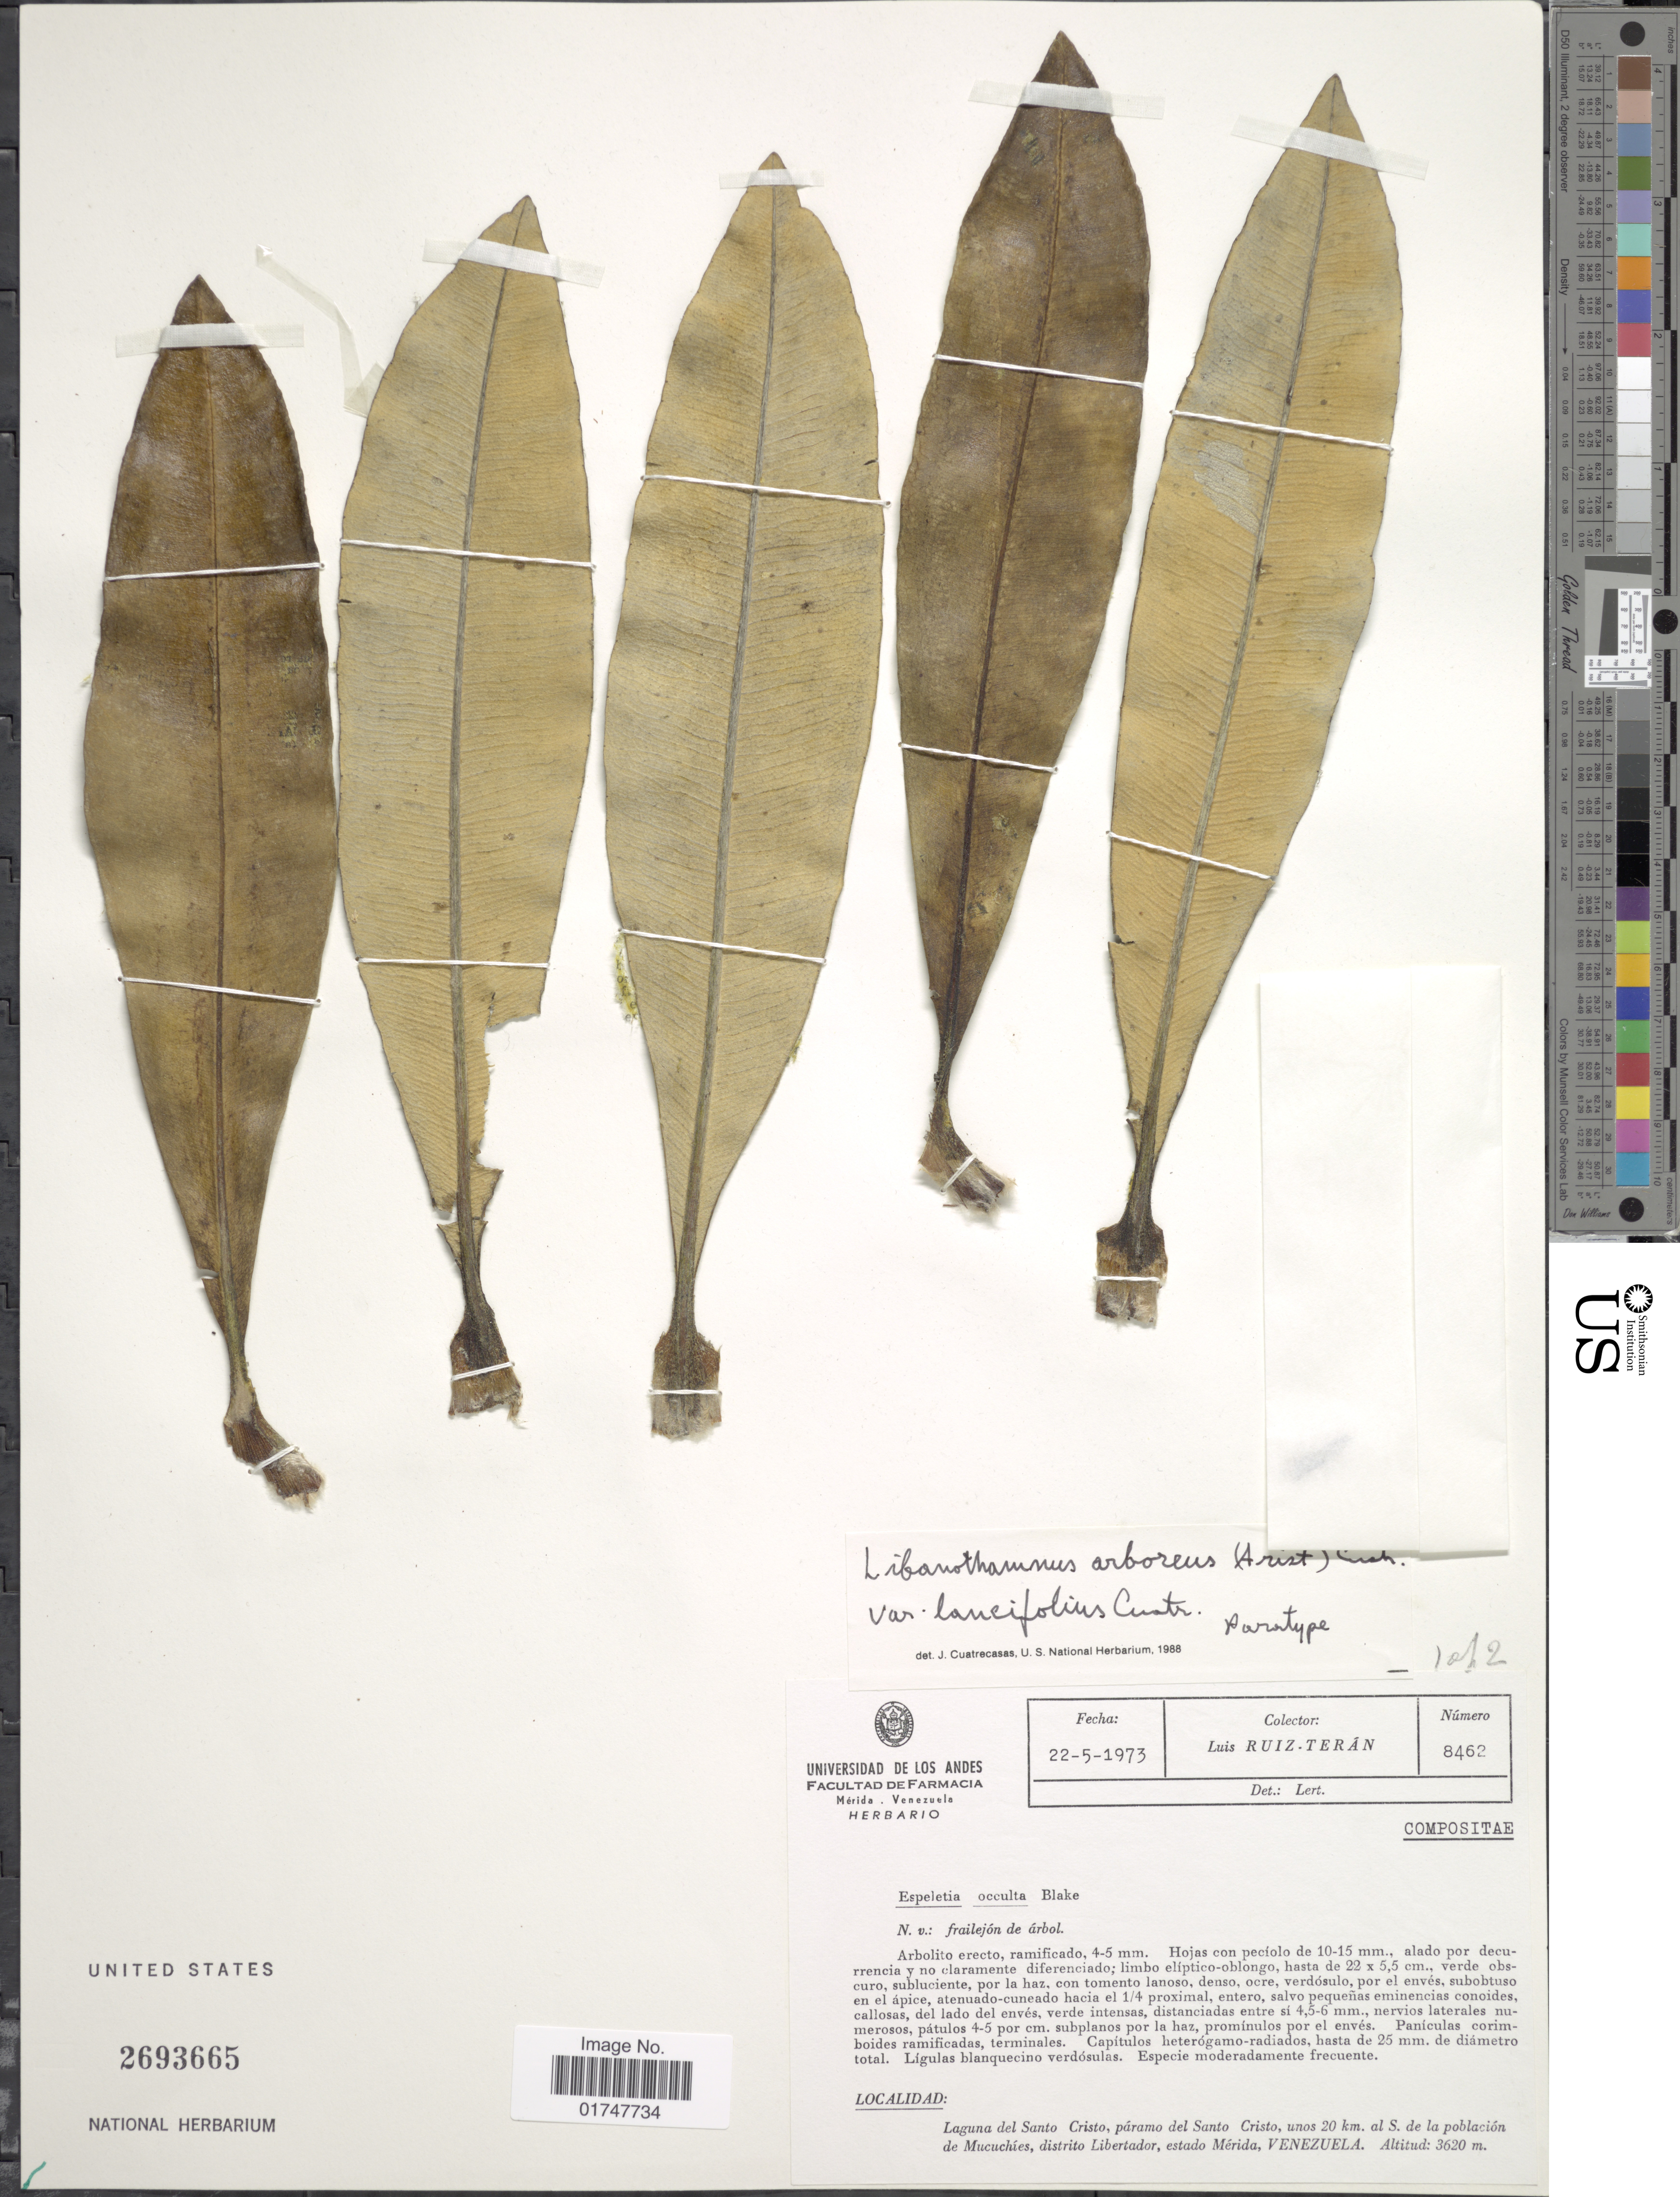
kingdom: Plantae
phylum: Tracheophyta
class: Magnoliopsida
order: Asterales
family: Asteraceae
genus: Libanothamnus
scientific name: Libanothamnus arboreus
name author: (Aristeg.) Cuatrec.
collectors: L. E. Ruíz-Terán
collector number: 8462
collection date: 1973-05-22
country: Venezuela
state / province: Mérida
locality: Laguna del Santo Cristo, páramo del Santo Cristo, unos 20 km. al S. de la población de Mucuchíes, distrito Libertador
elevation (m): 3620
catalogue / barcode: US 2693665